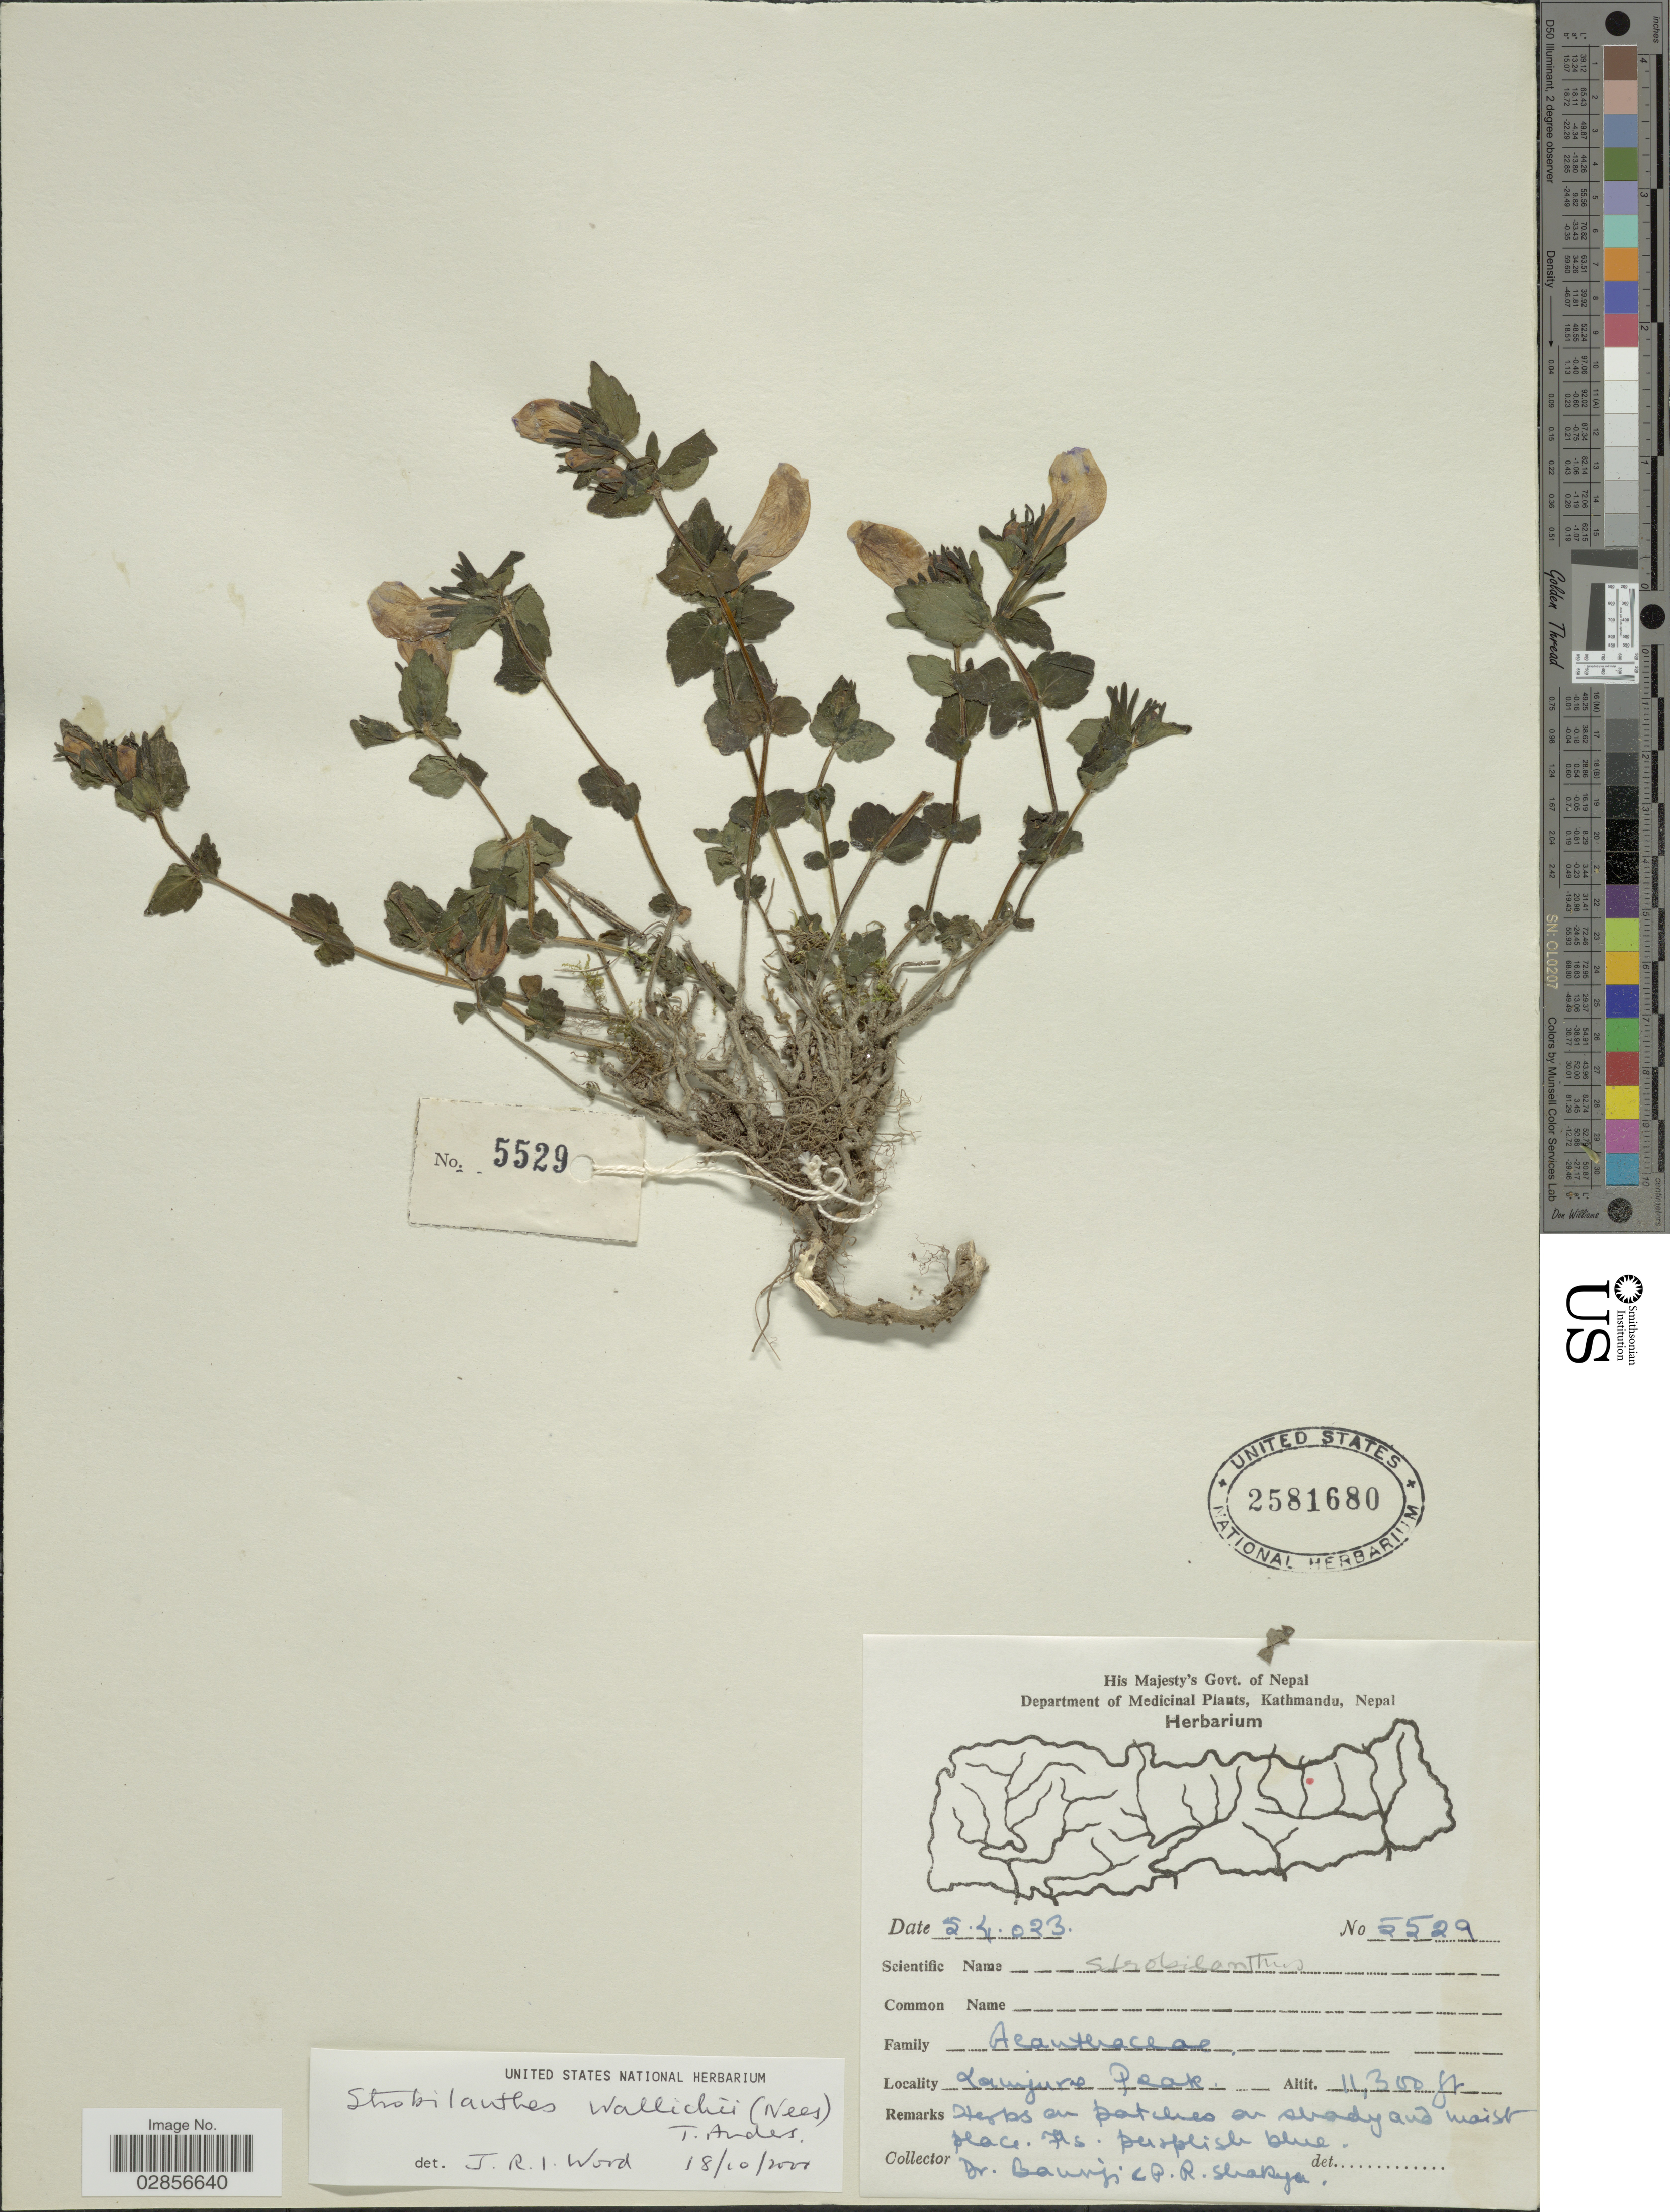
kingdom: Plantae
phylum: Tracheophyta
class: Magnoliopsida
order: Lamiales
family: Acanthaceae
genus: Strobilanthes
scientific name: Strobilanthes wallichii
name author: Nees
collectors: -. Banerji & P. Shakya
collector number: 5529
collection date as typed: Transcribed d/m/y: 5/4/23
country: Nepal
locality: Lamjure Peak.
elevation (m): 3444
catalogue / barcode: US 2581680